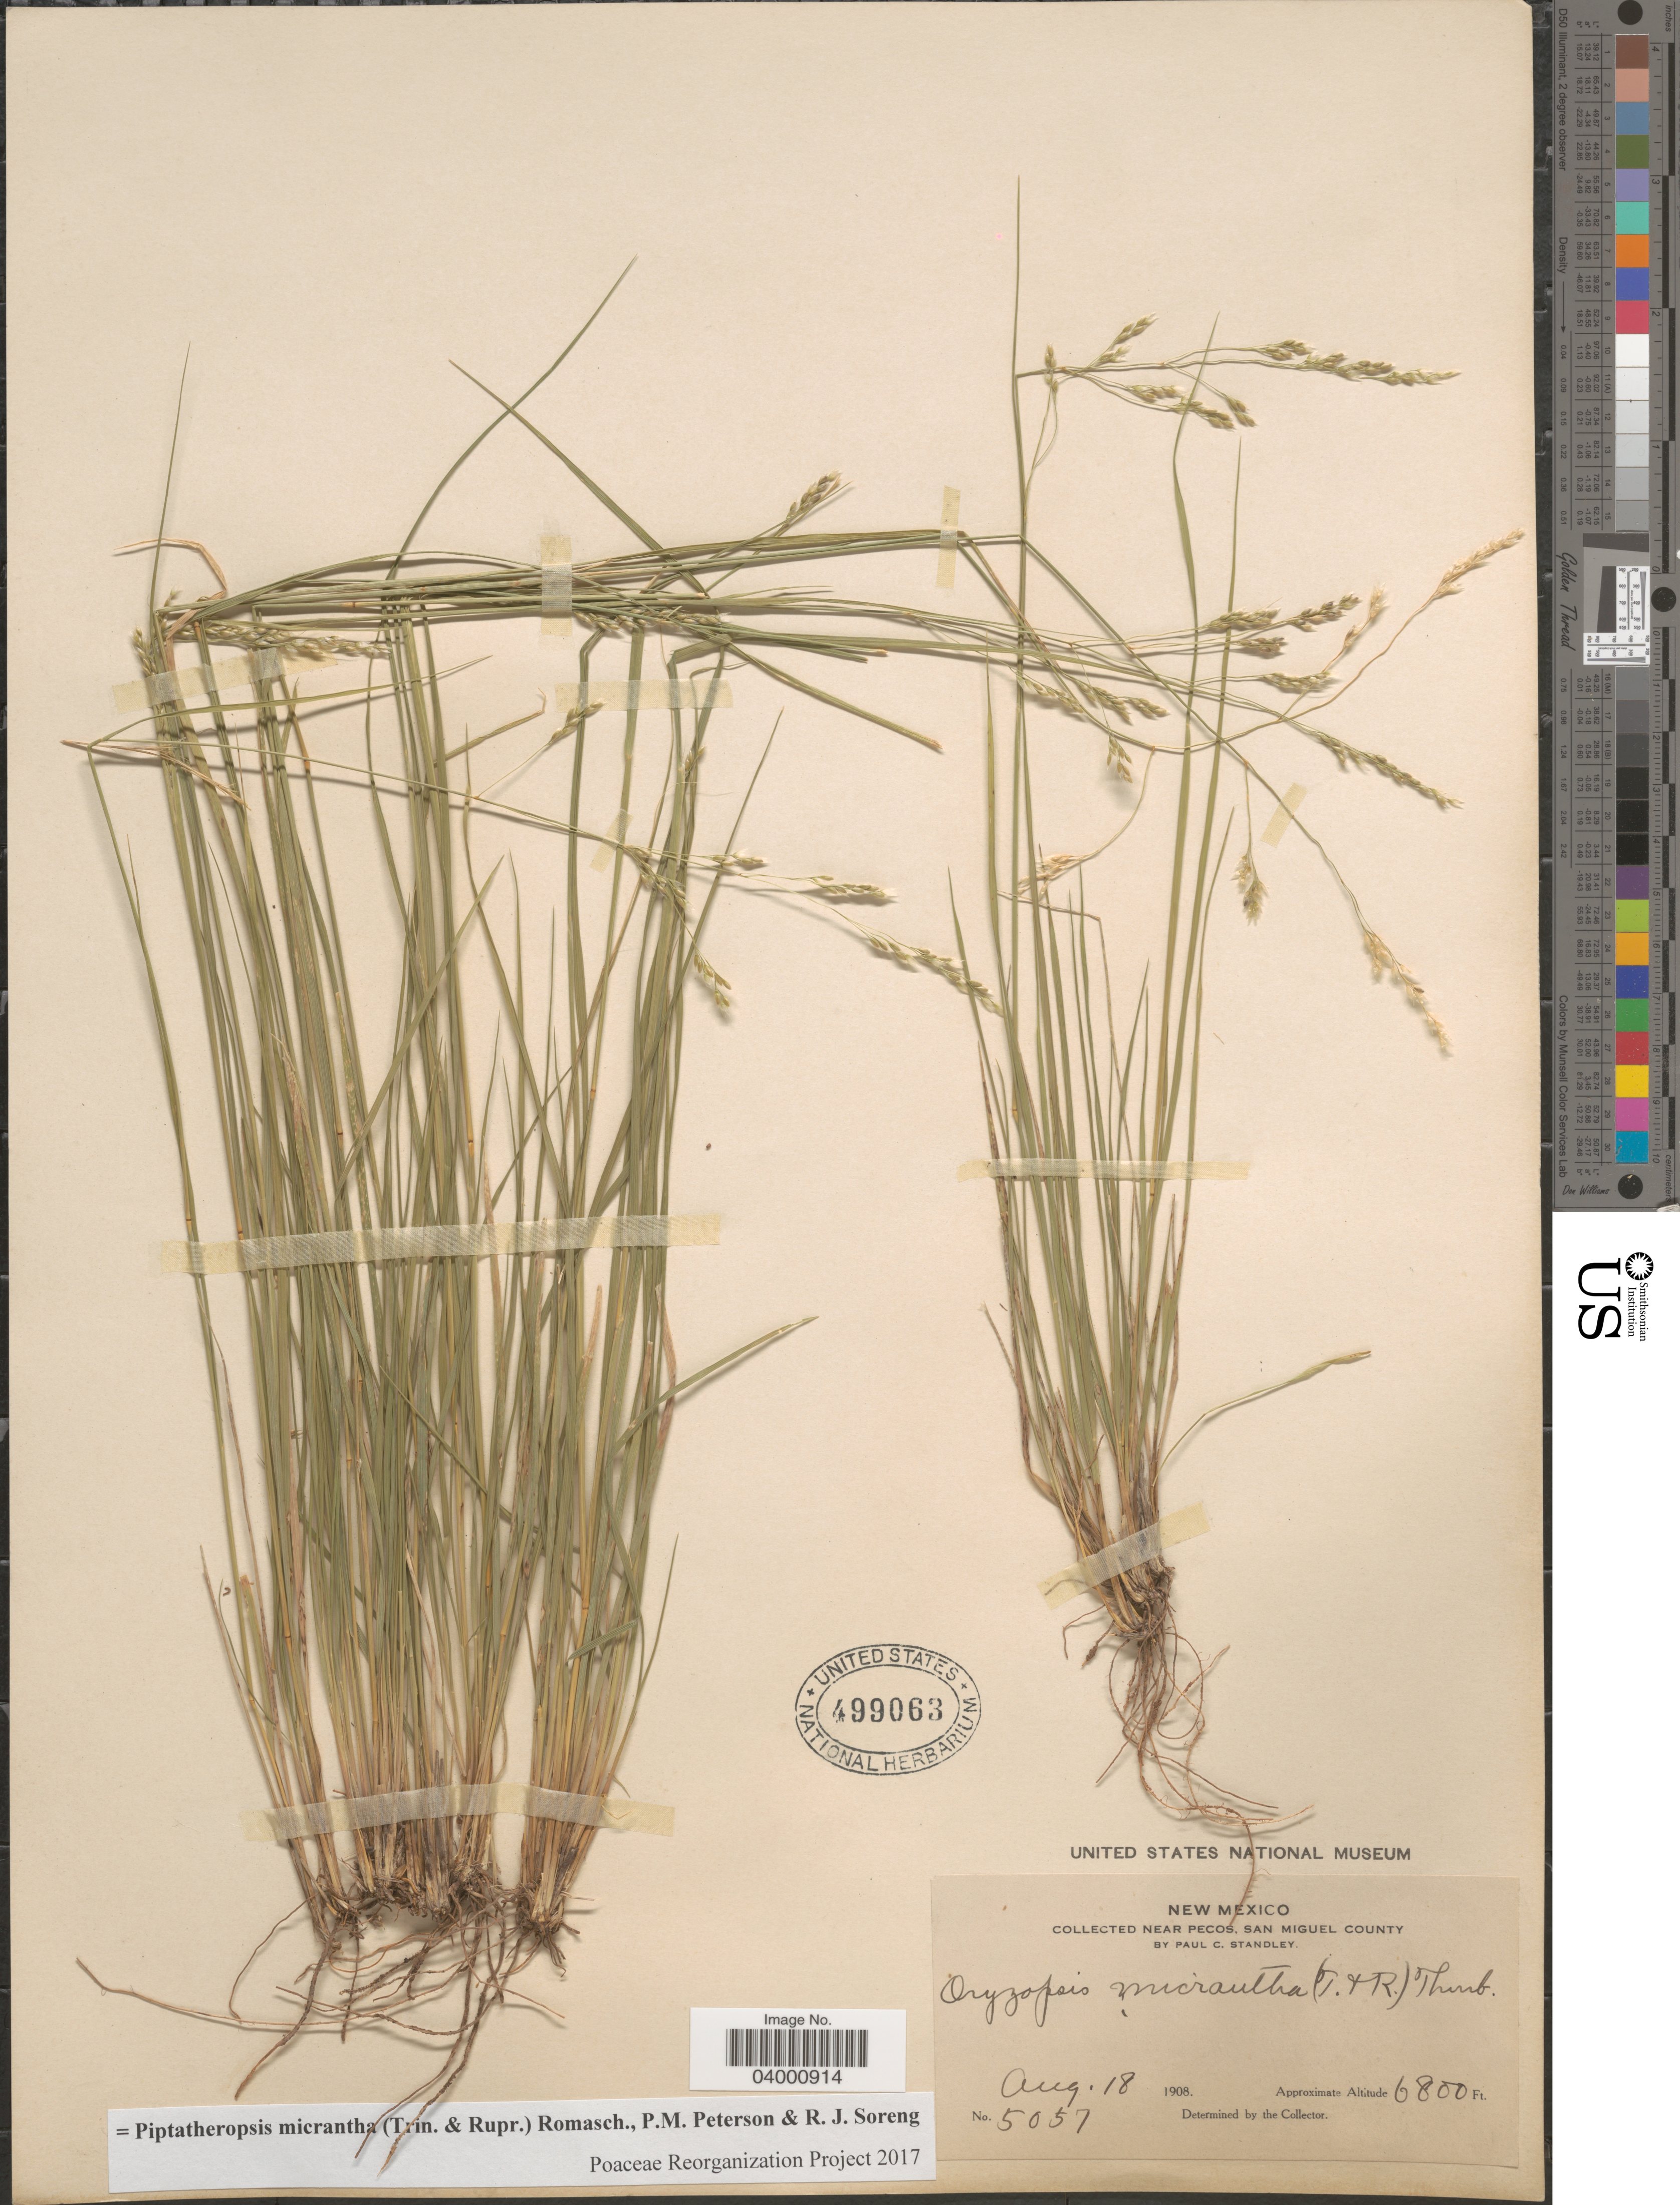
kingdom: Plantae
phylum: Tracheophyta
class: Liliopsida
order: Poales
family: Poaceae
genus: Piptatheropsis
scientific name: Piptatheropsis micrantha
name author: (Trin. & Rupr.) Romasch.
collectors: P. C. Standley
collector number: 5057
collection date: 1908-08-18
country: United States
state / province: New Mexico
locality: Near Pecos, San Miguel County.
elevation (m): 2073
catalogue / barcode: US 499063